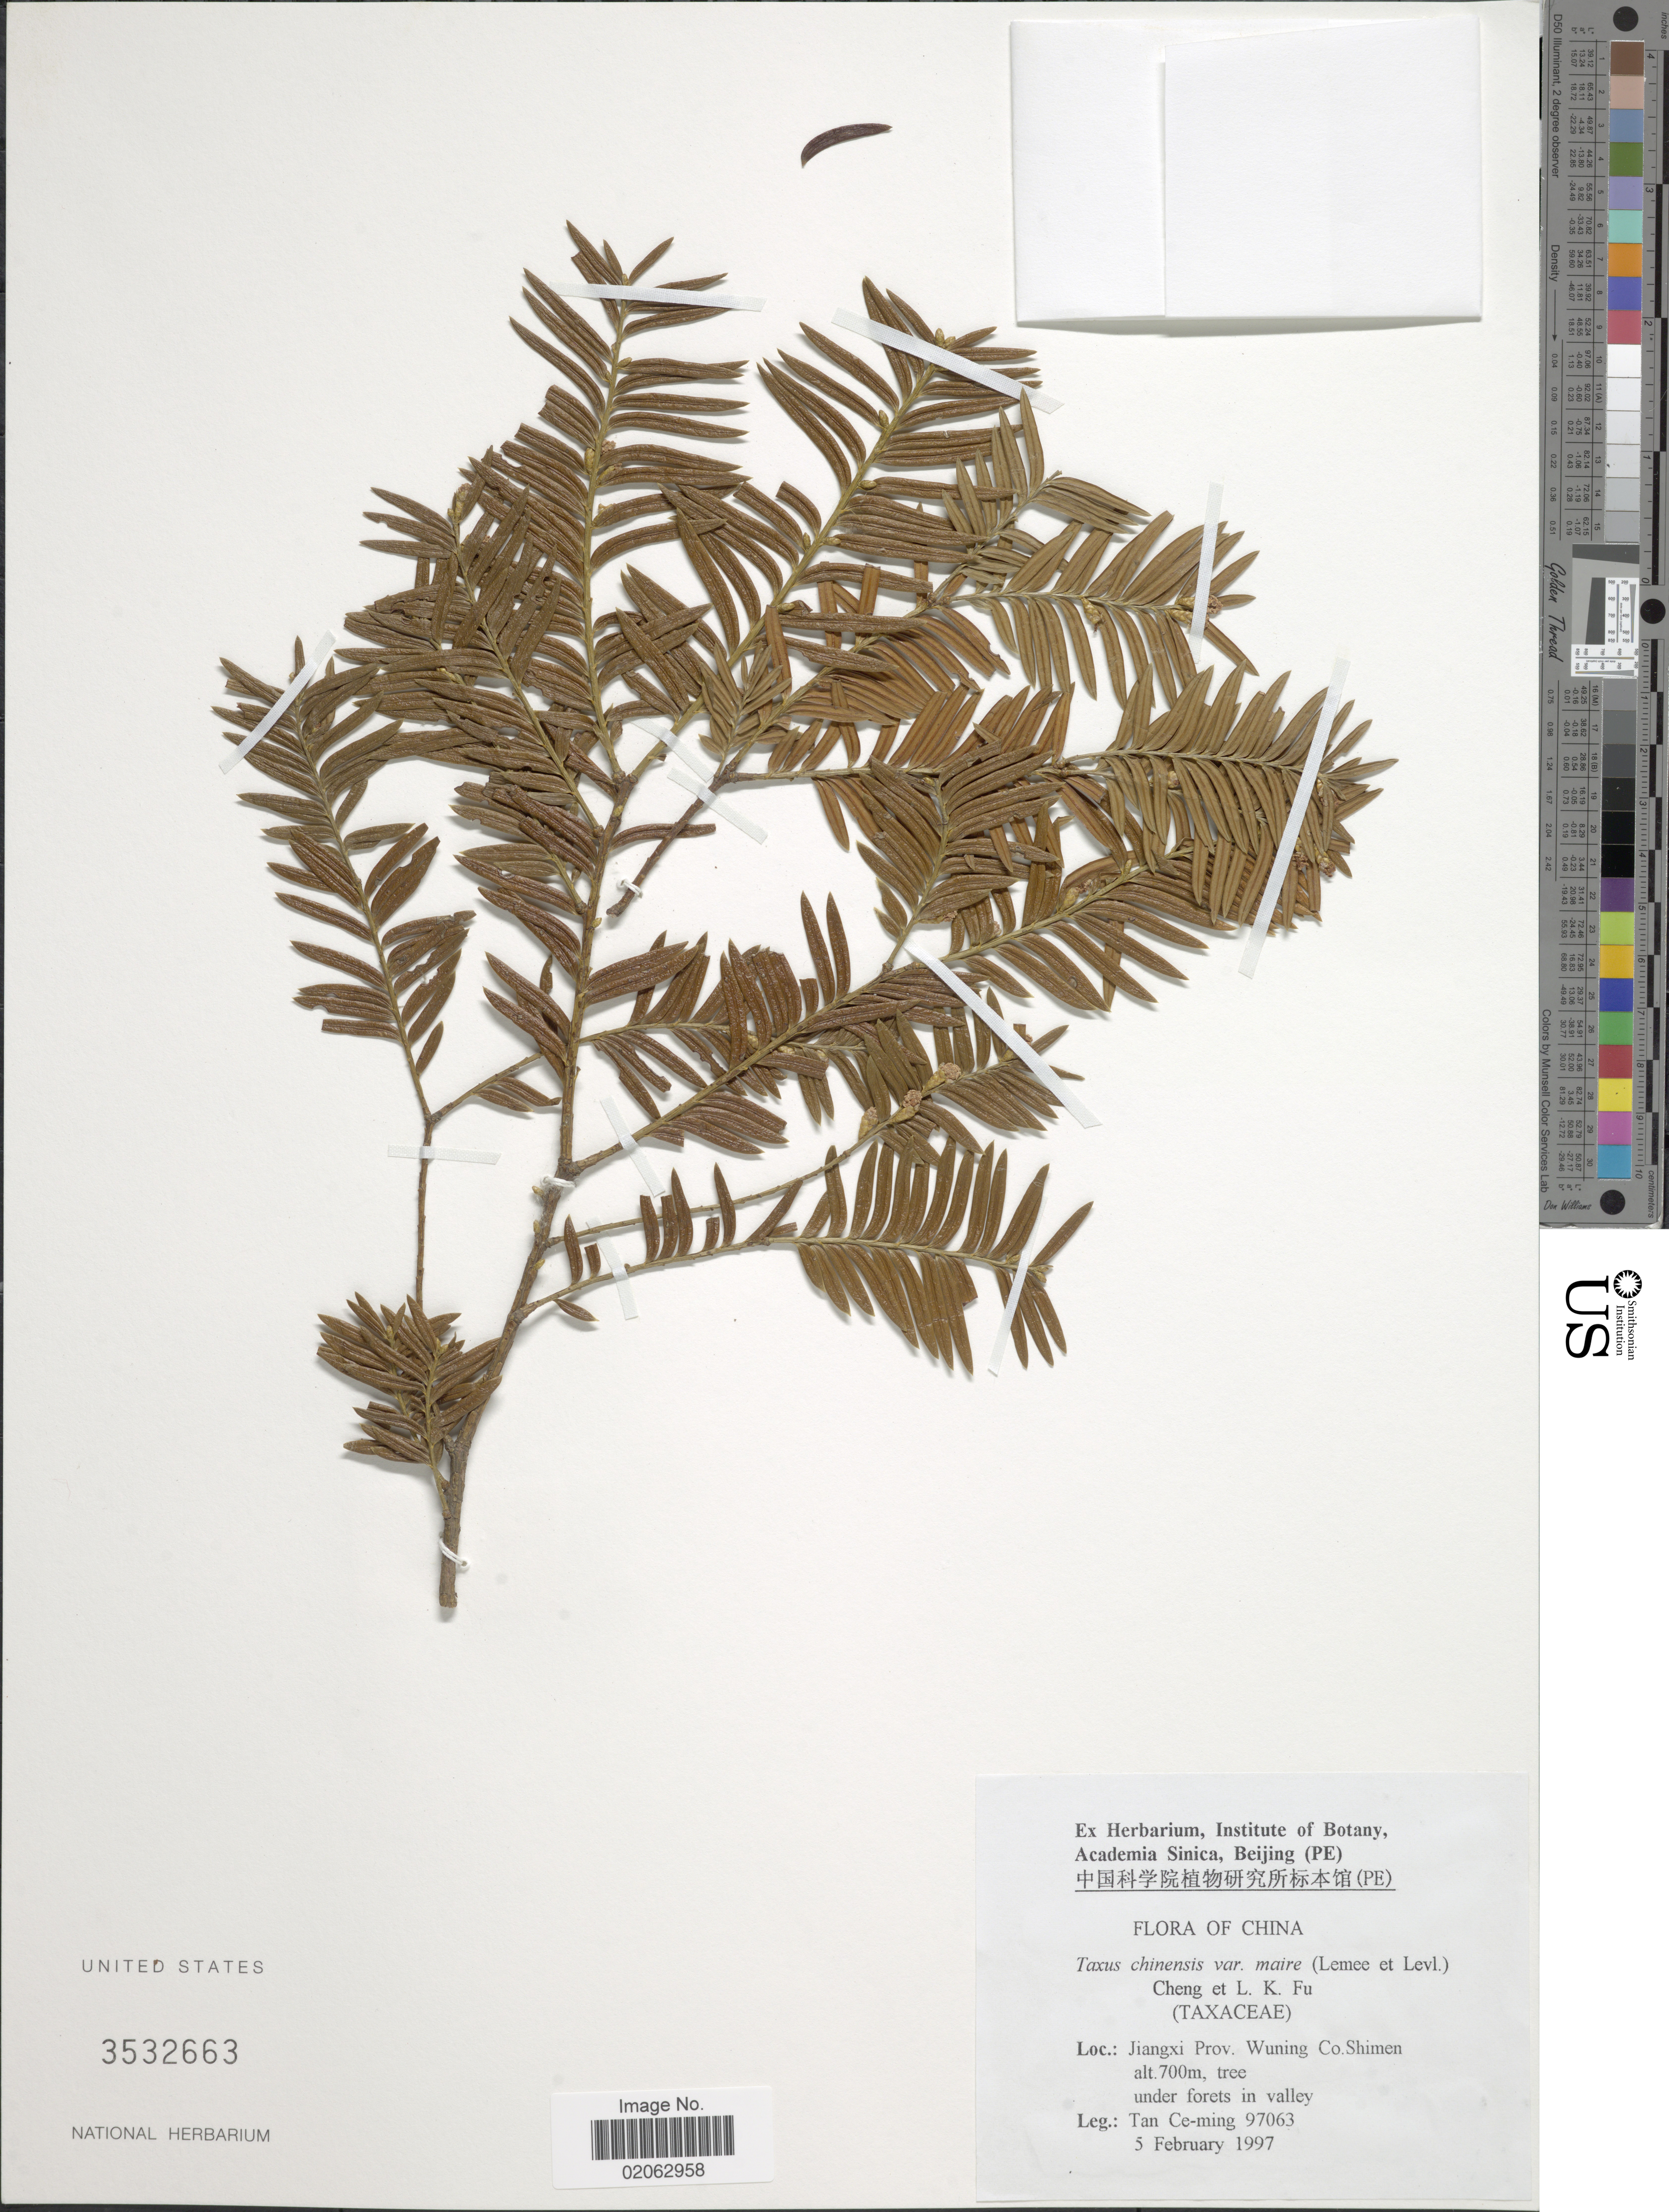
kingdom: Plantae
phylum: Tracheophyta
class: Pinopsida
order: Pinales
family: Taxaceae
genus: Taxus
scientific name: Taxus celebica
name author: (Warb.) H.L. Li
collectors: T. Ce-ming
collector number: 97063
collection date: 1997-02-05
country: China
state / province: Jiangxi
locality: Wuning Co.Shimen, under forets in valley.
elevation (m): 700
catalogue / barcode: US 3532663